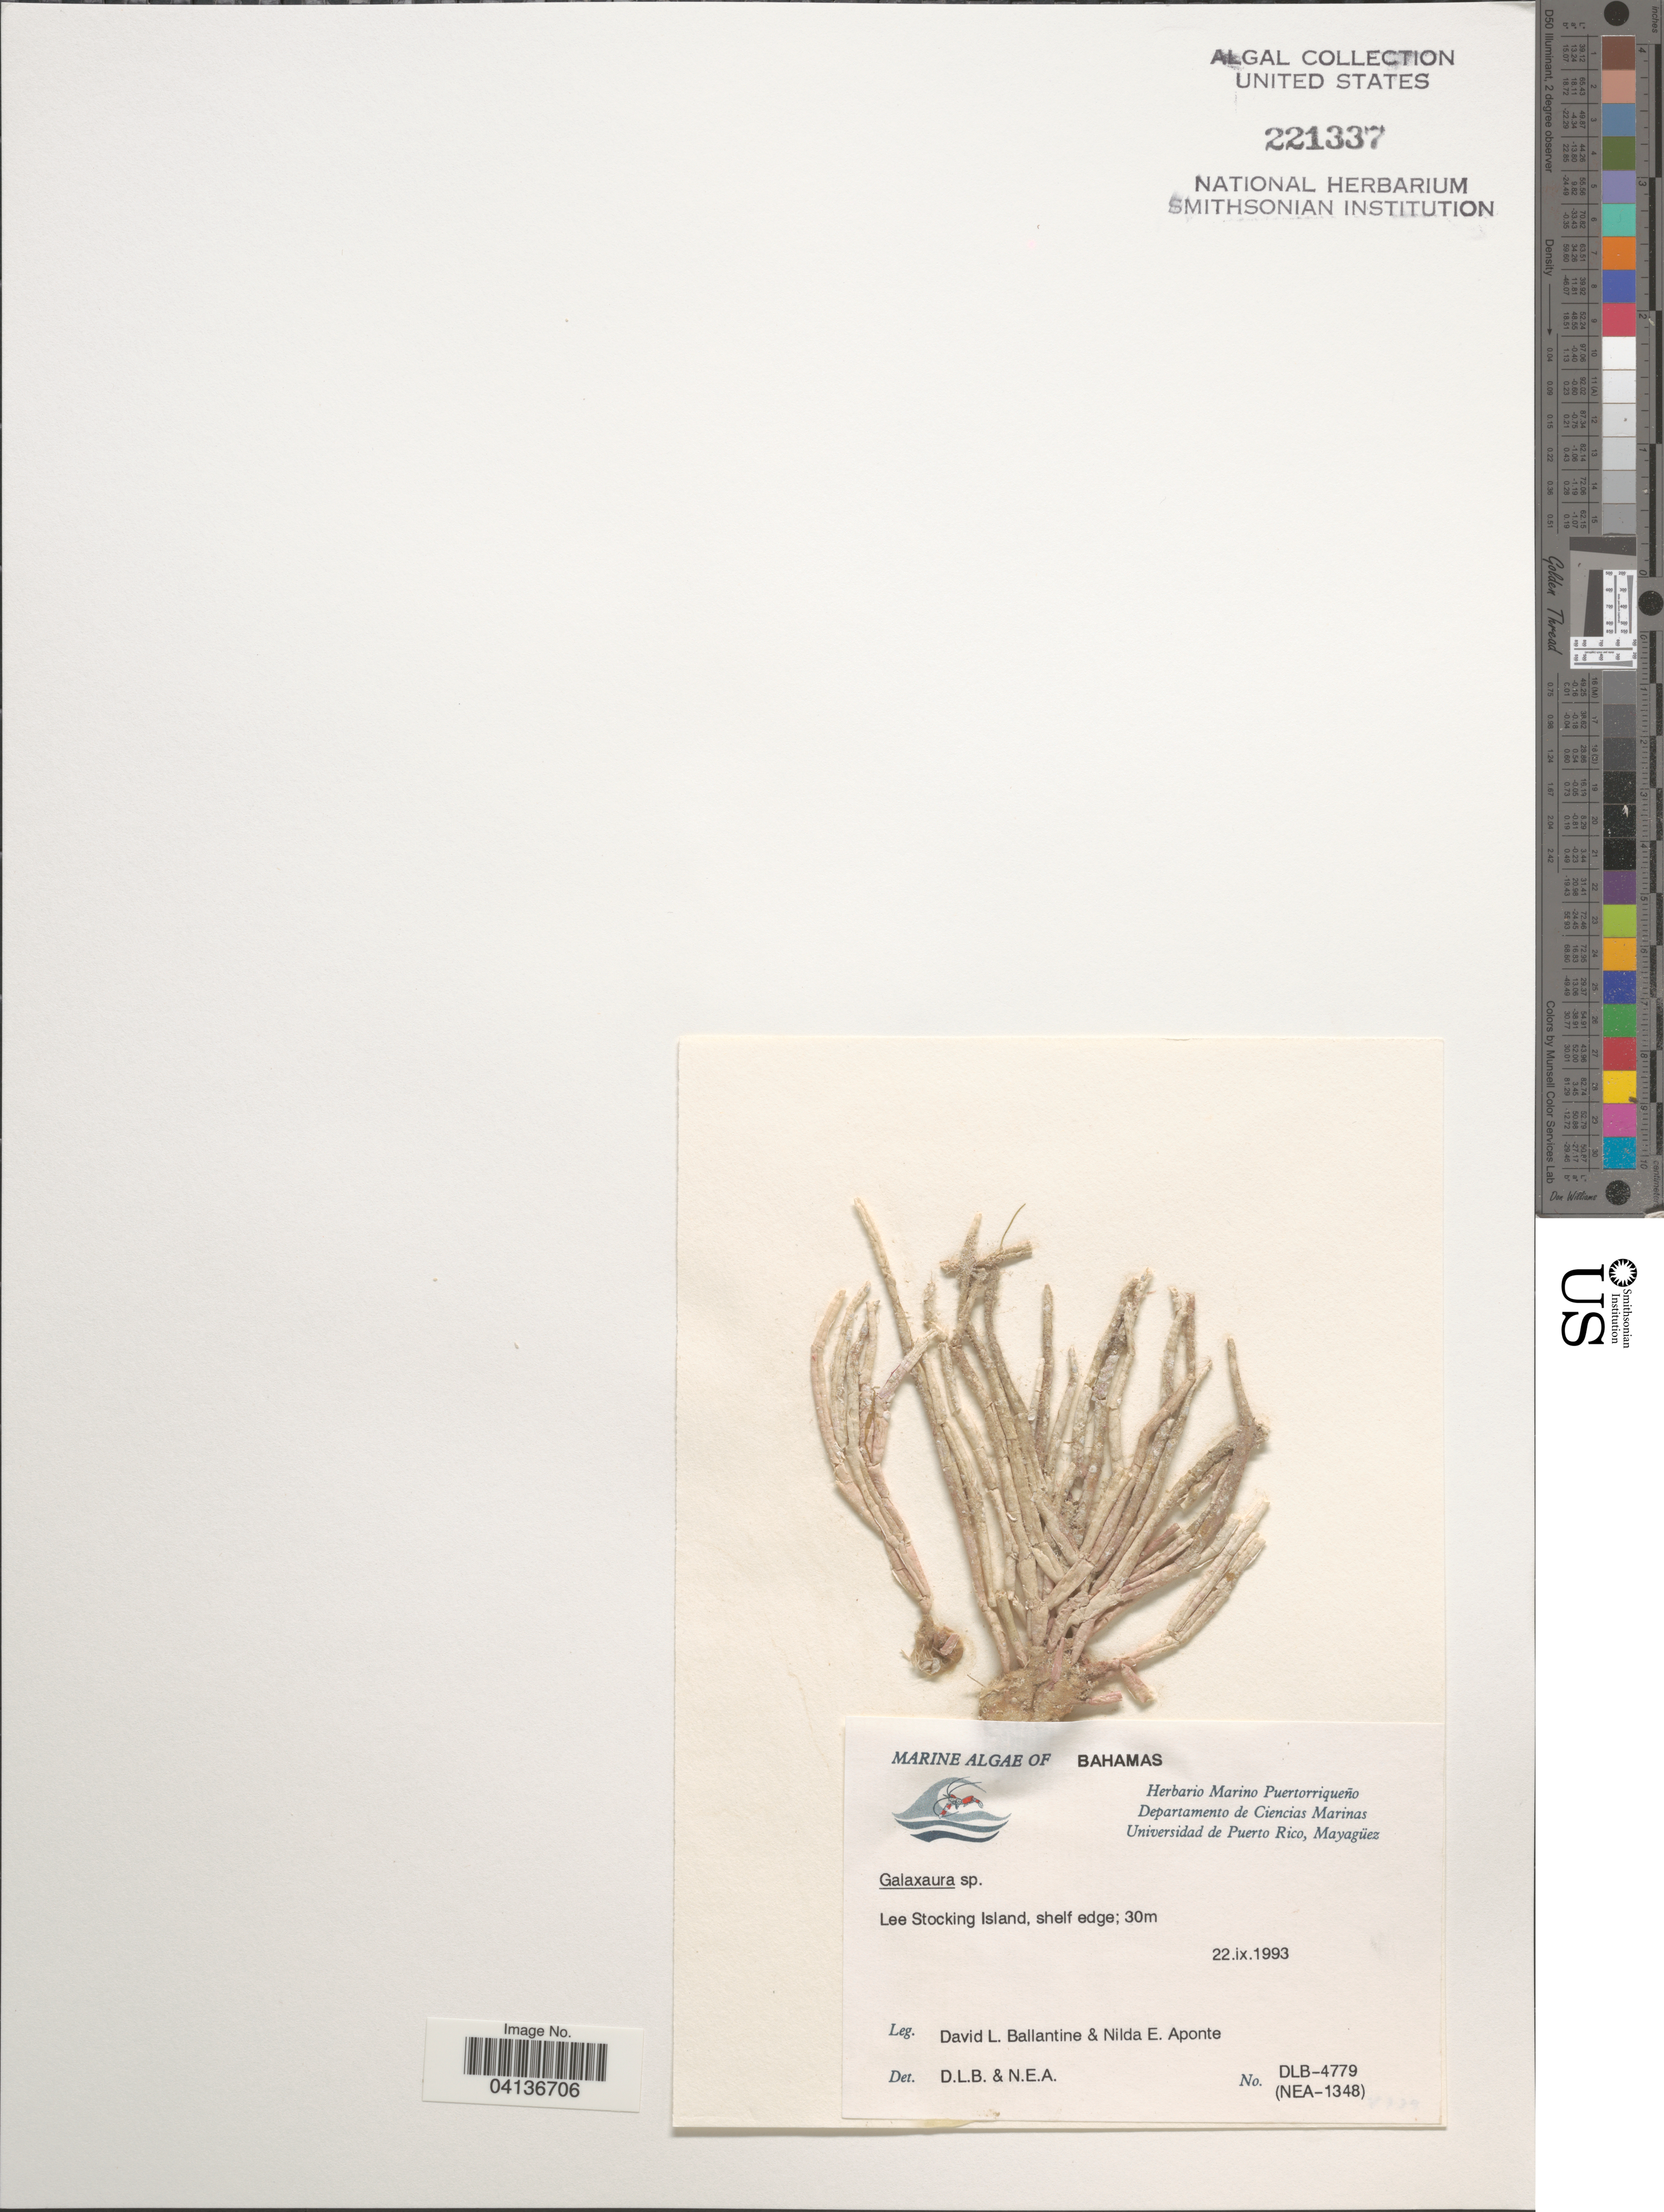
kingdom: Plantae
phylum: Rhodophyta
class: Florideophyceae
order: Nemaliales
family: Galaxauraceae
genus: Galaxaura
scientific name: Galaxaura sp.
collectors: D.L. Ballantine & N. E. Aponte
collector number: DLB-4779/NEA-1348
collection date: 1993-09-22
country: Bahamas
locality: Lee Stocking Island.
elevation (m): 30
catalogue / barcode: US 221337